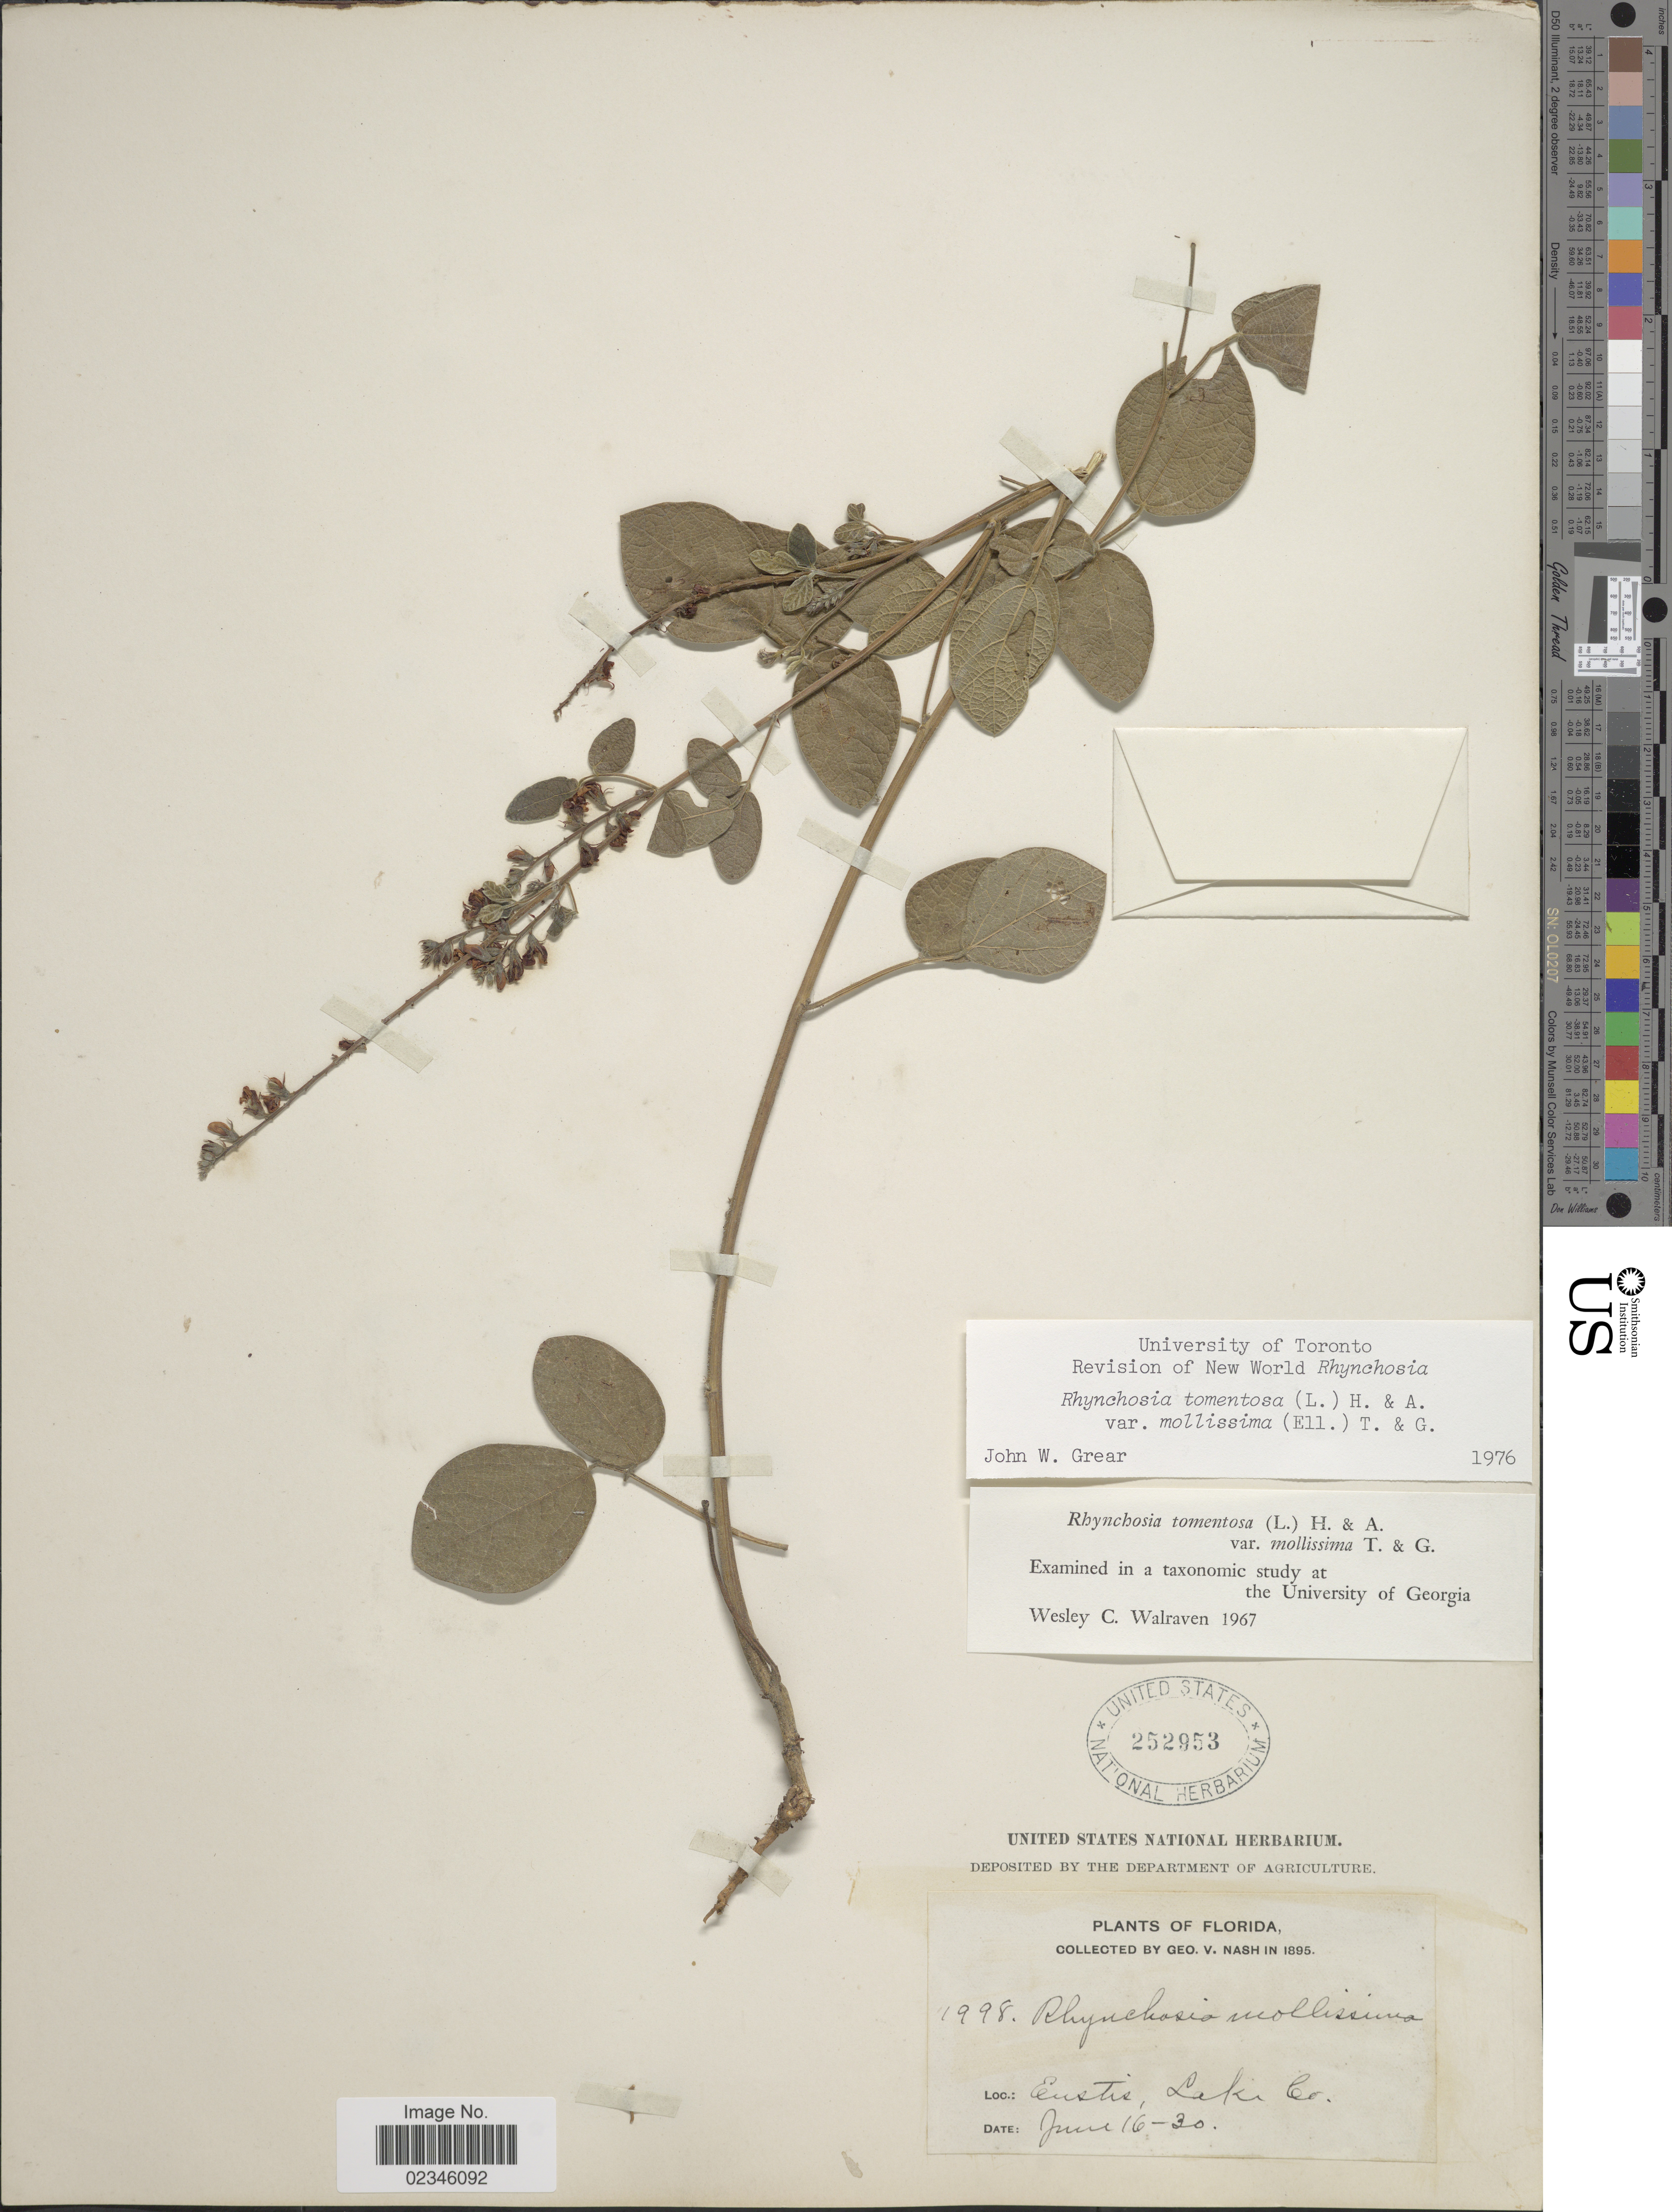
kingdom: Plantae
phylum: Tracheophyta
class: Magnoliopsida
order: Fabales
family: Fabaceae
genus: Rhynchosia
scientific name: Rhynchosia tomentosa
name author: (L.) Hook. & Arn.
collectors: G. V. Nash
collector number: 1998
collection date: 1895-06-16/1895-06-30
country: United States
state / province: Florida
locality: Eustis, Lake Co.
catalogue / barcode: US 252953